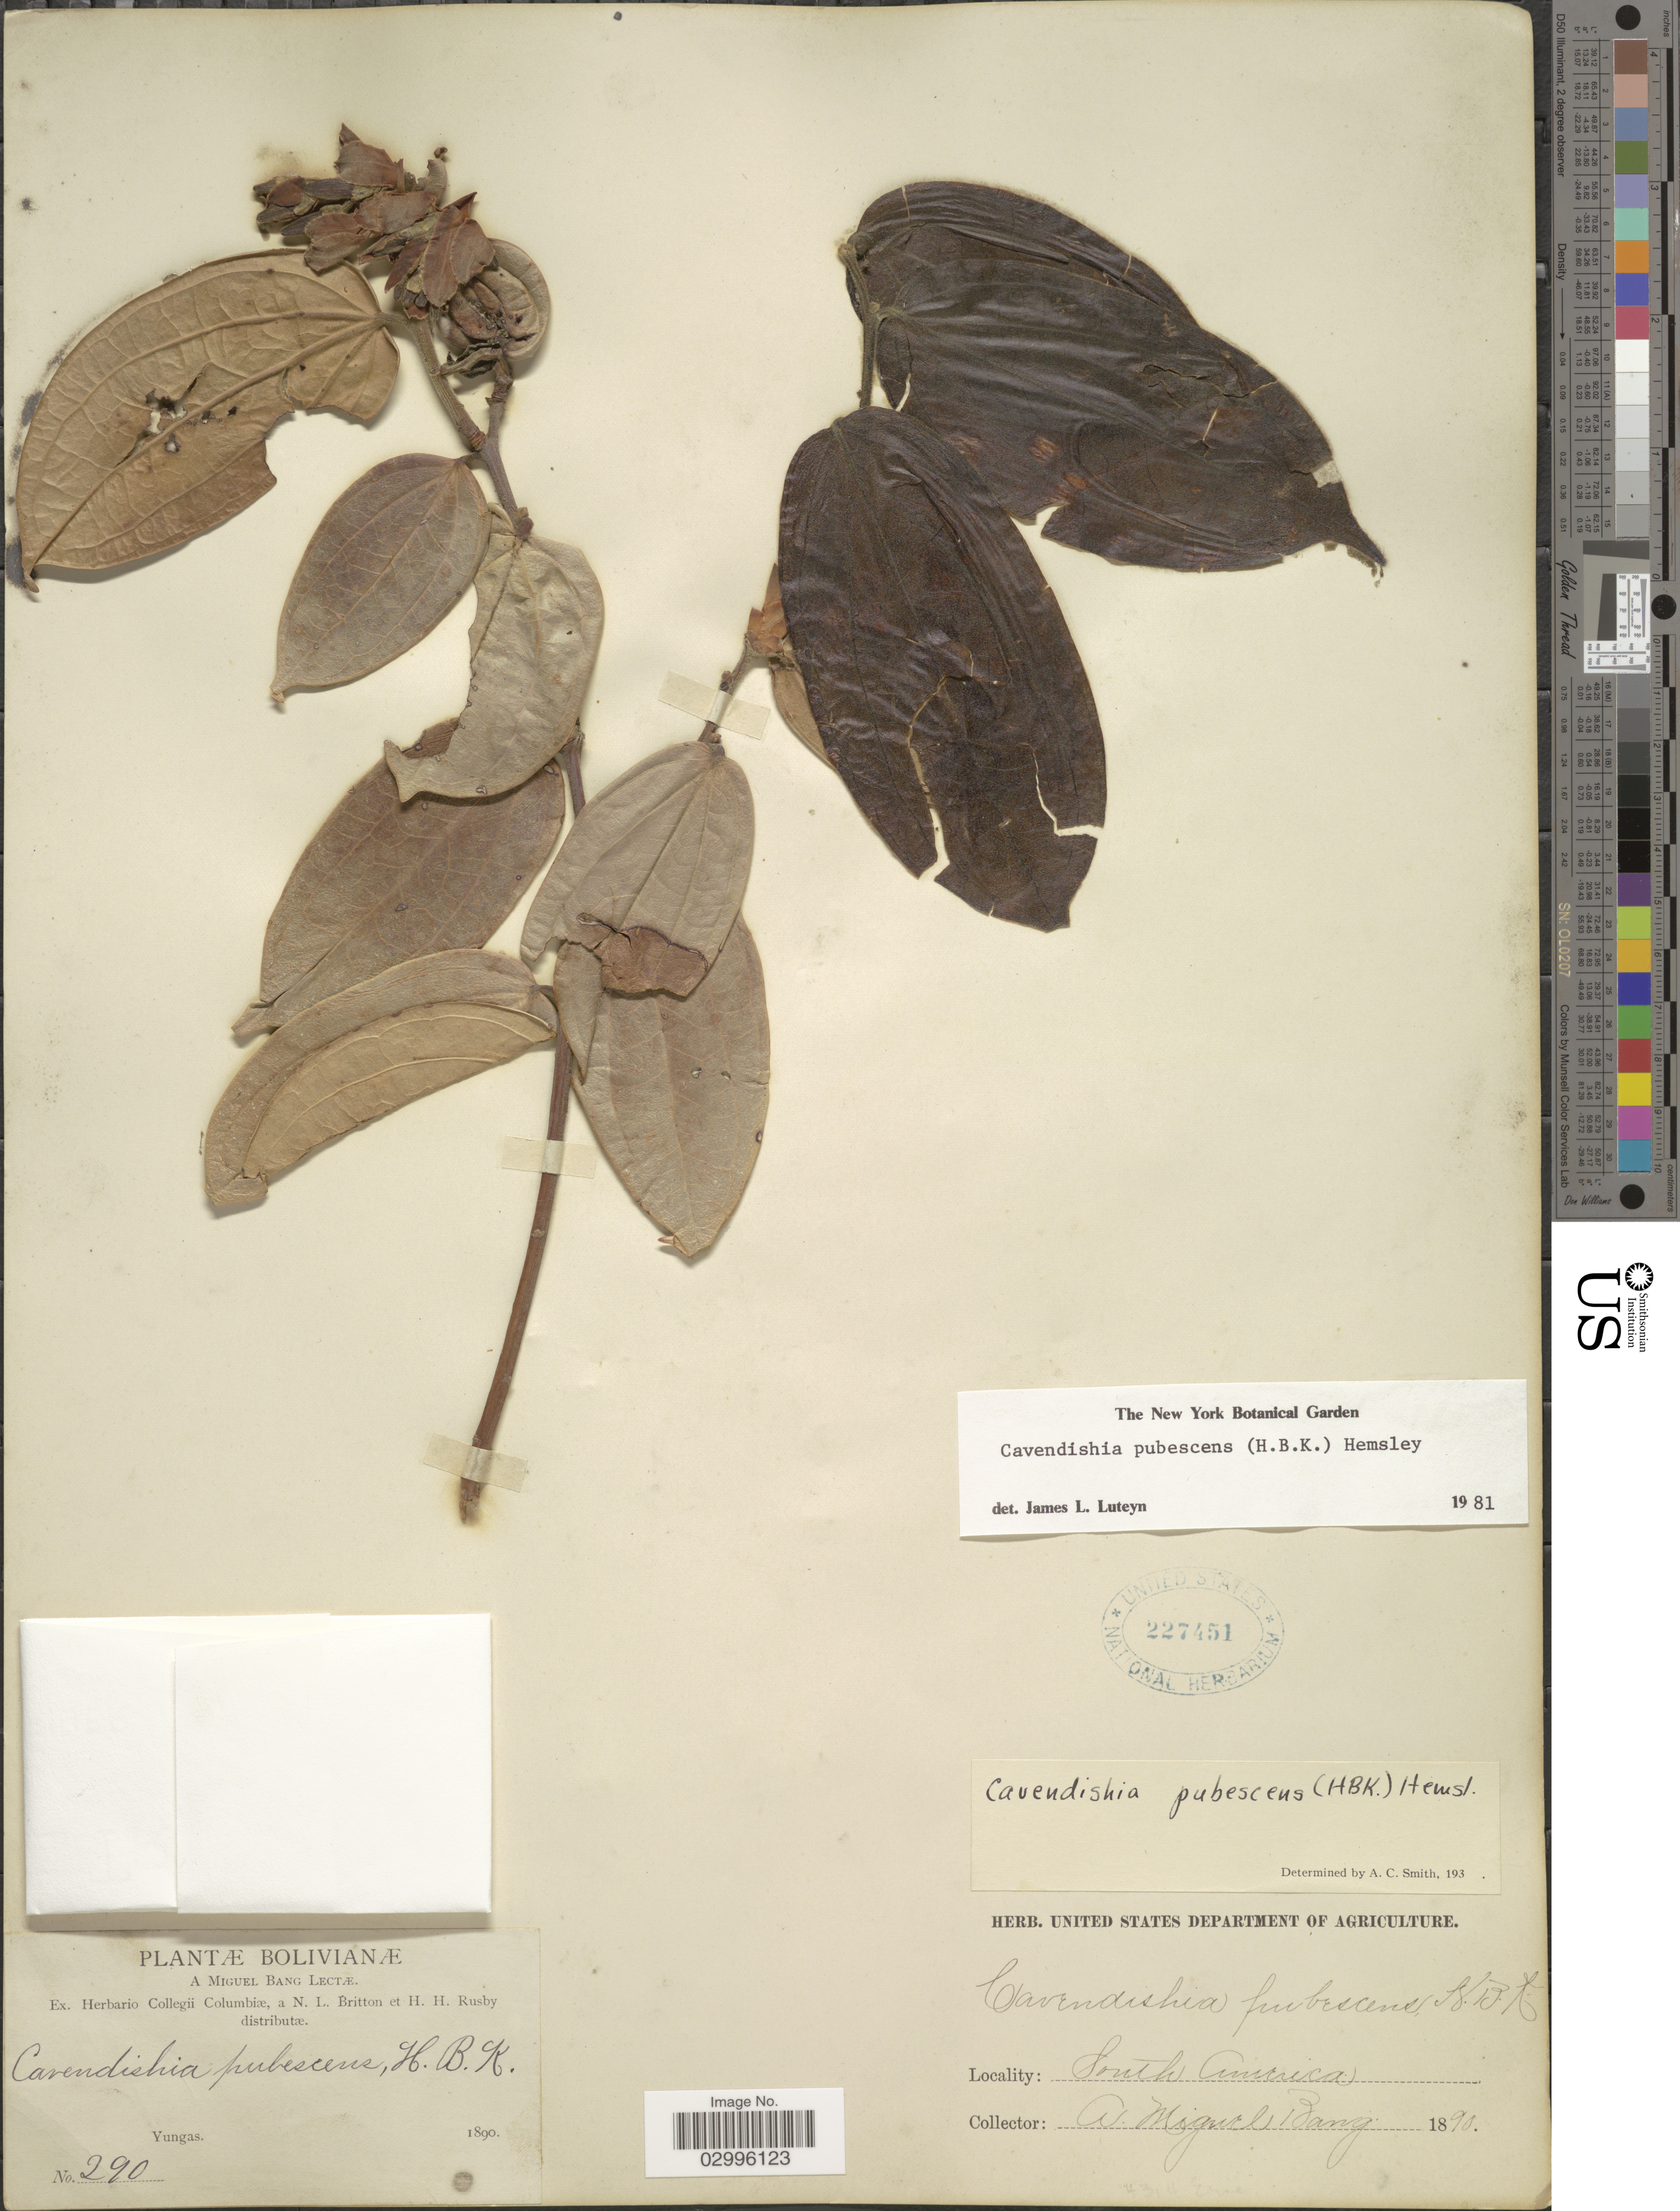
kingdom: Plantae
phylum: Tracheophyta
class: Magnoliopsida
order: Ericales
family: Ericaceae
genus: Cavendishia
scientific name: Cavendishia pubescens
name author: (Kunth) Hemsl.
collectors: M. Bang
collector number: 290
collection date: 1890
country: Bolivia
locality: Yungas.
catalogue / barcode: US 227451